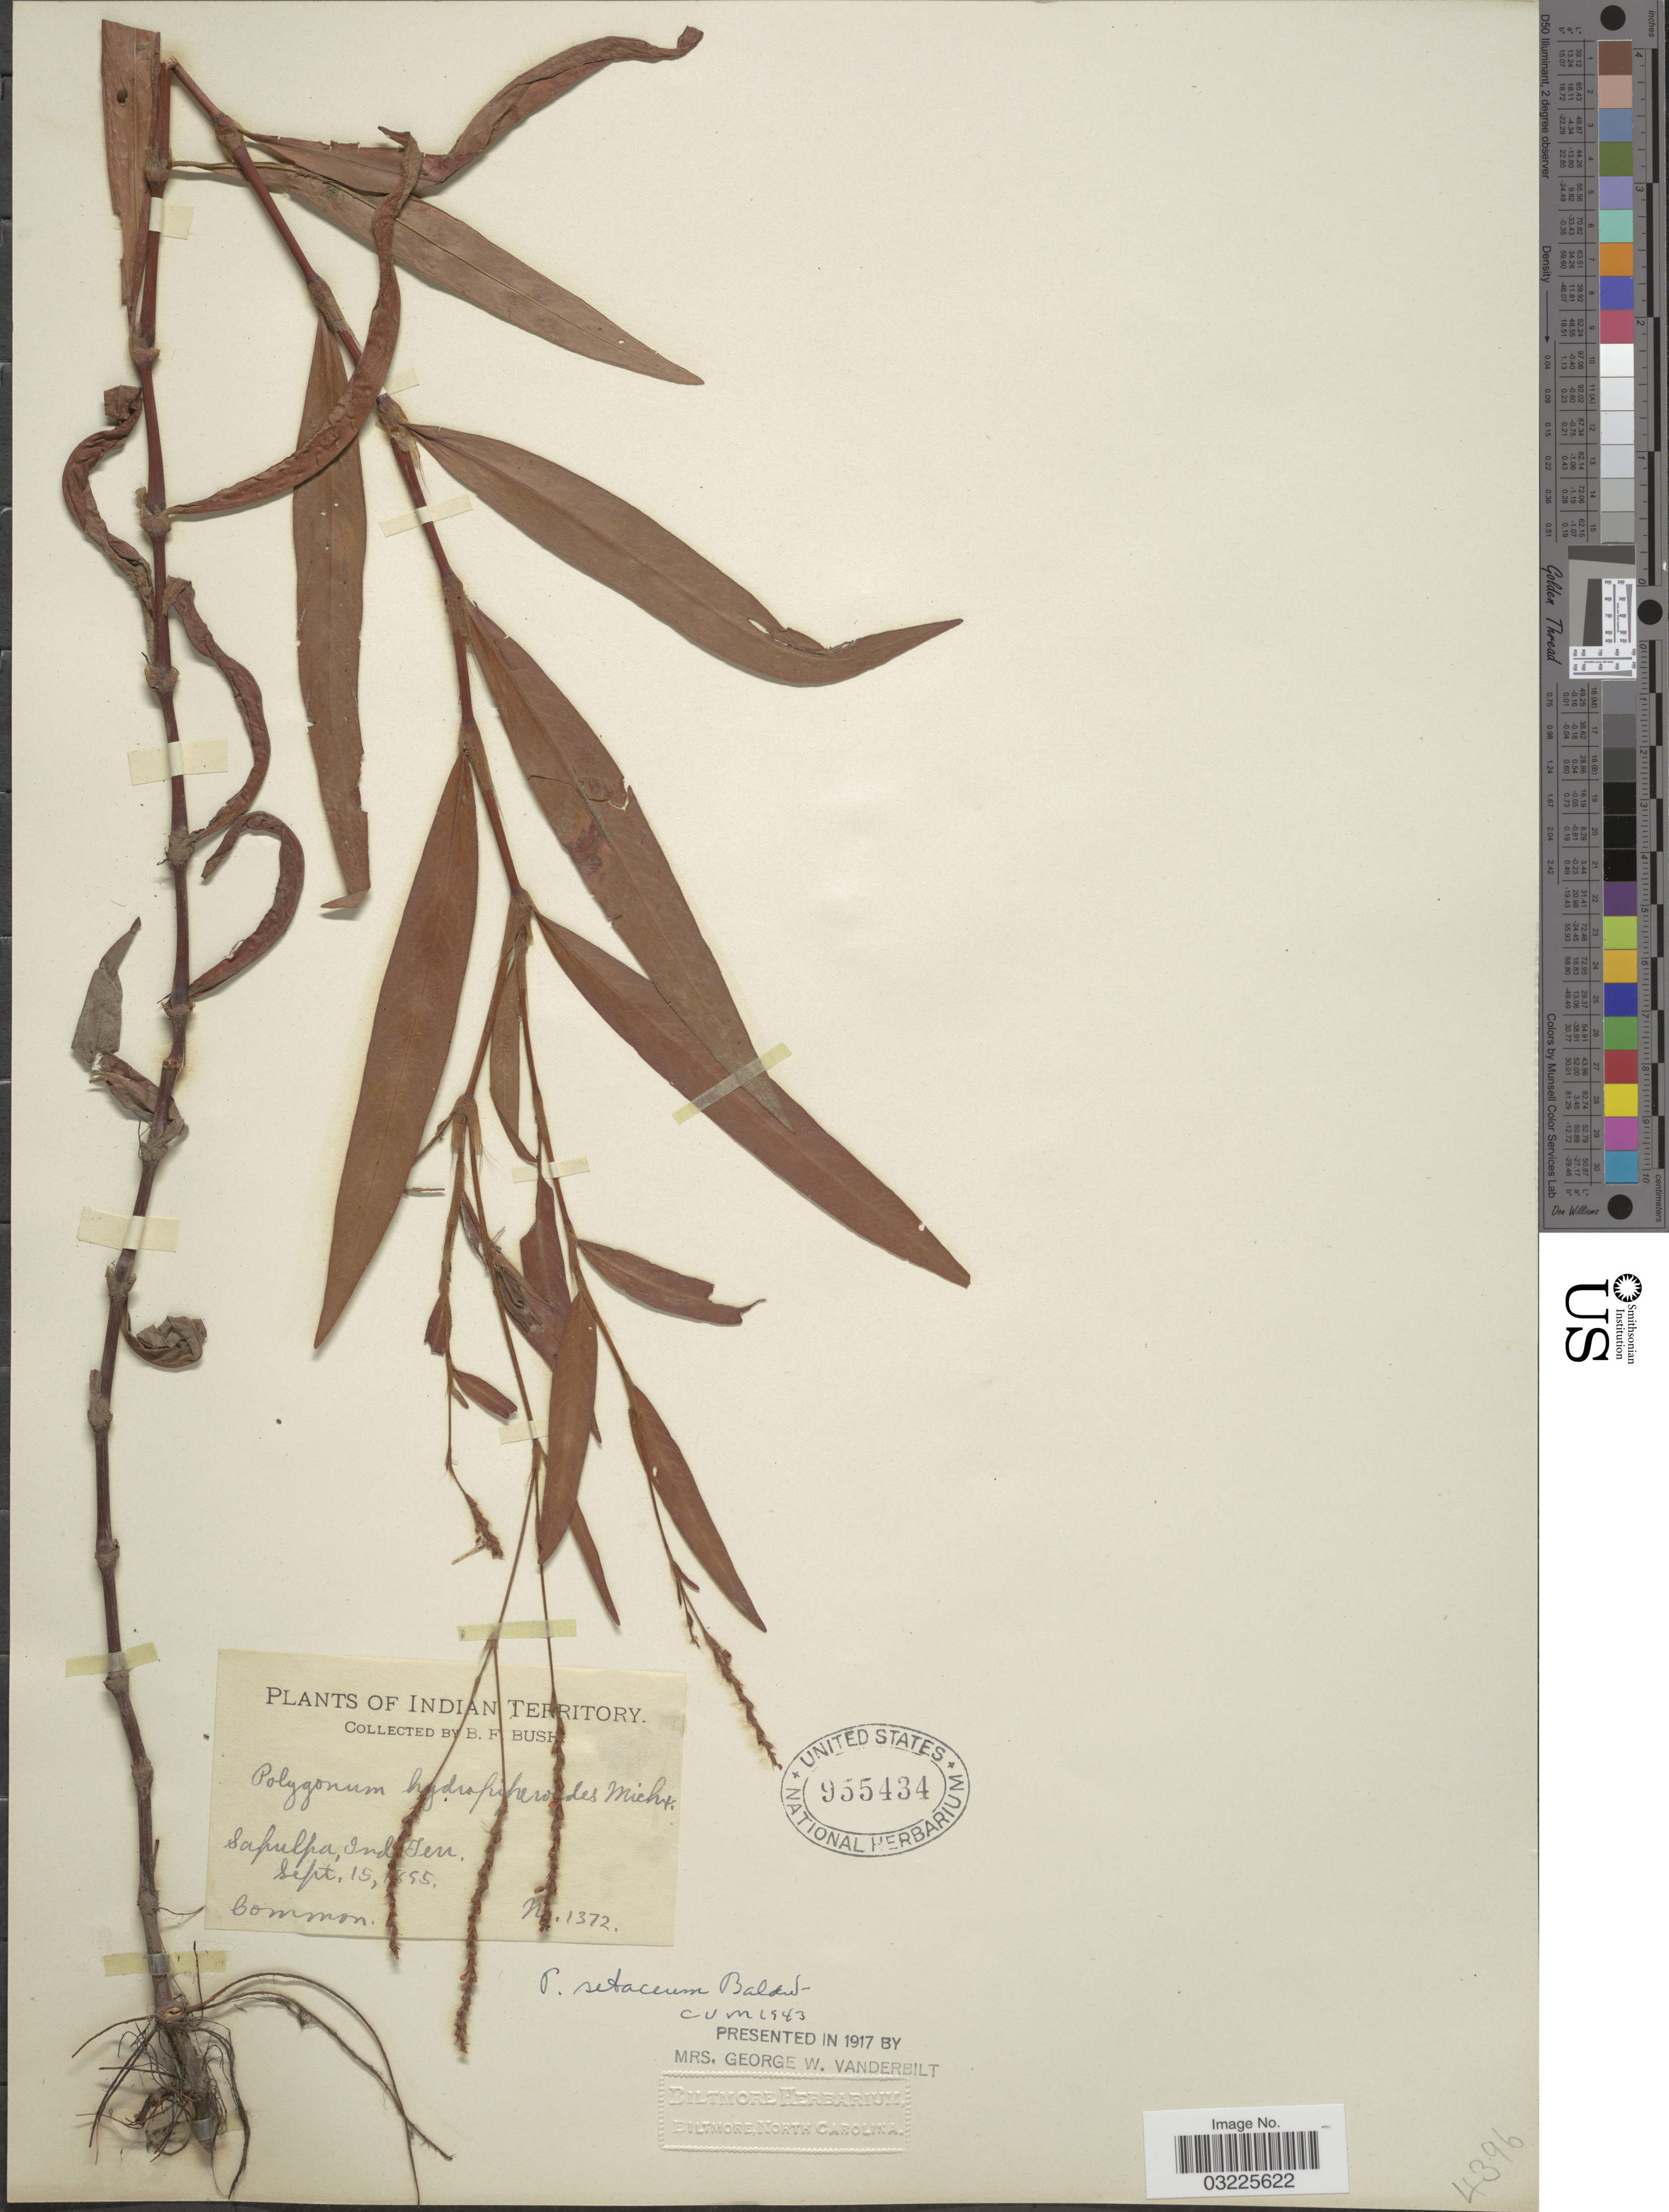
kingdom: Plantae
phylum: Tracheophyta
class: Magnoliopsida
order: Caryophyllales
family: Polygonaceae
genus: Persicaria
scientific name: Persicaria setacea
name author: Small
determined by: Atha, D. E.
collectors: B. F. Bush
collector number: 1372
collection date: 1895-09-15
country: United States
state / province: Oklahoma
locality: Indian Territory. Sapulpa.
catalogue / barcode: US 955434